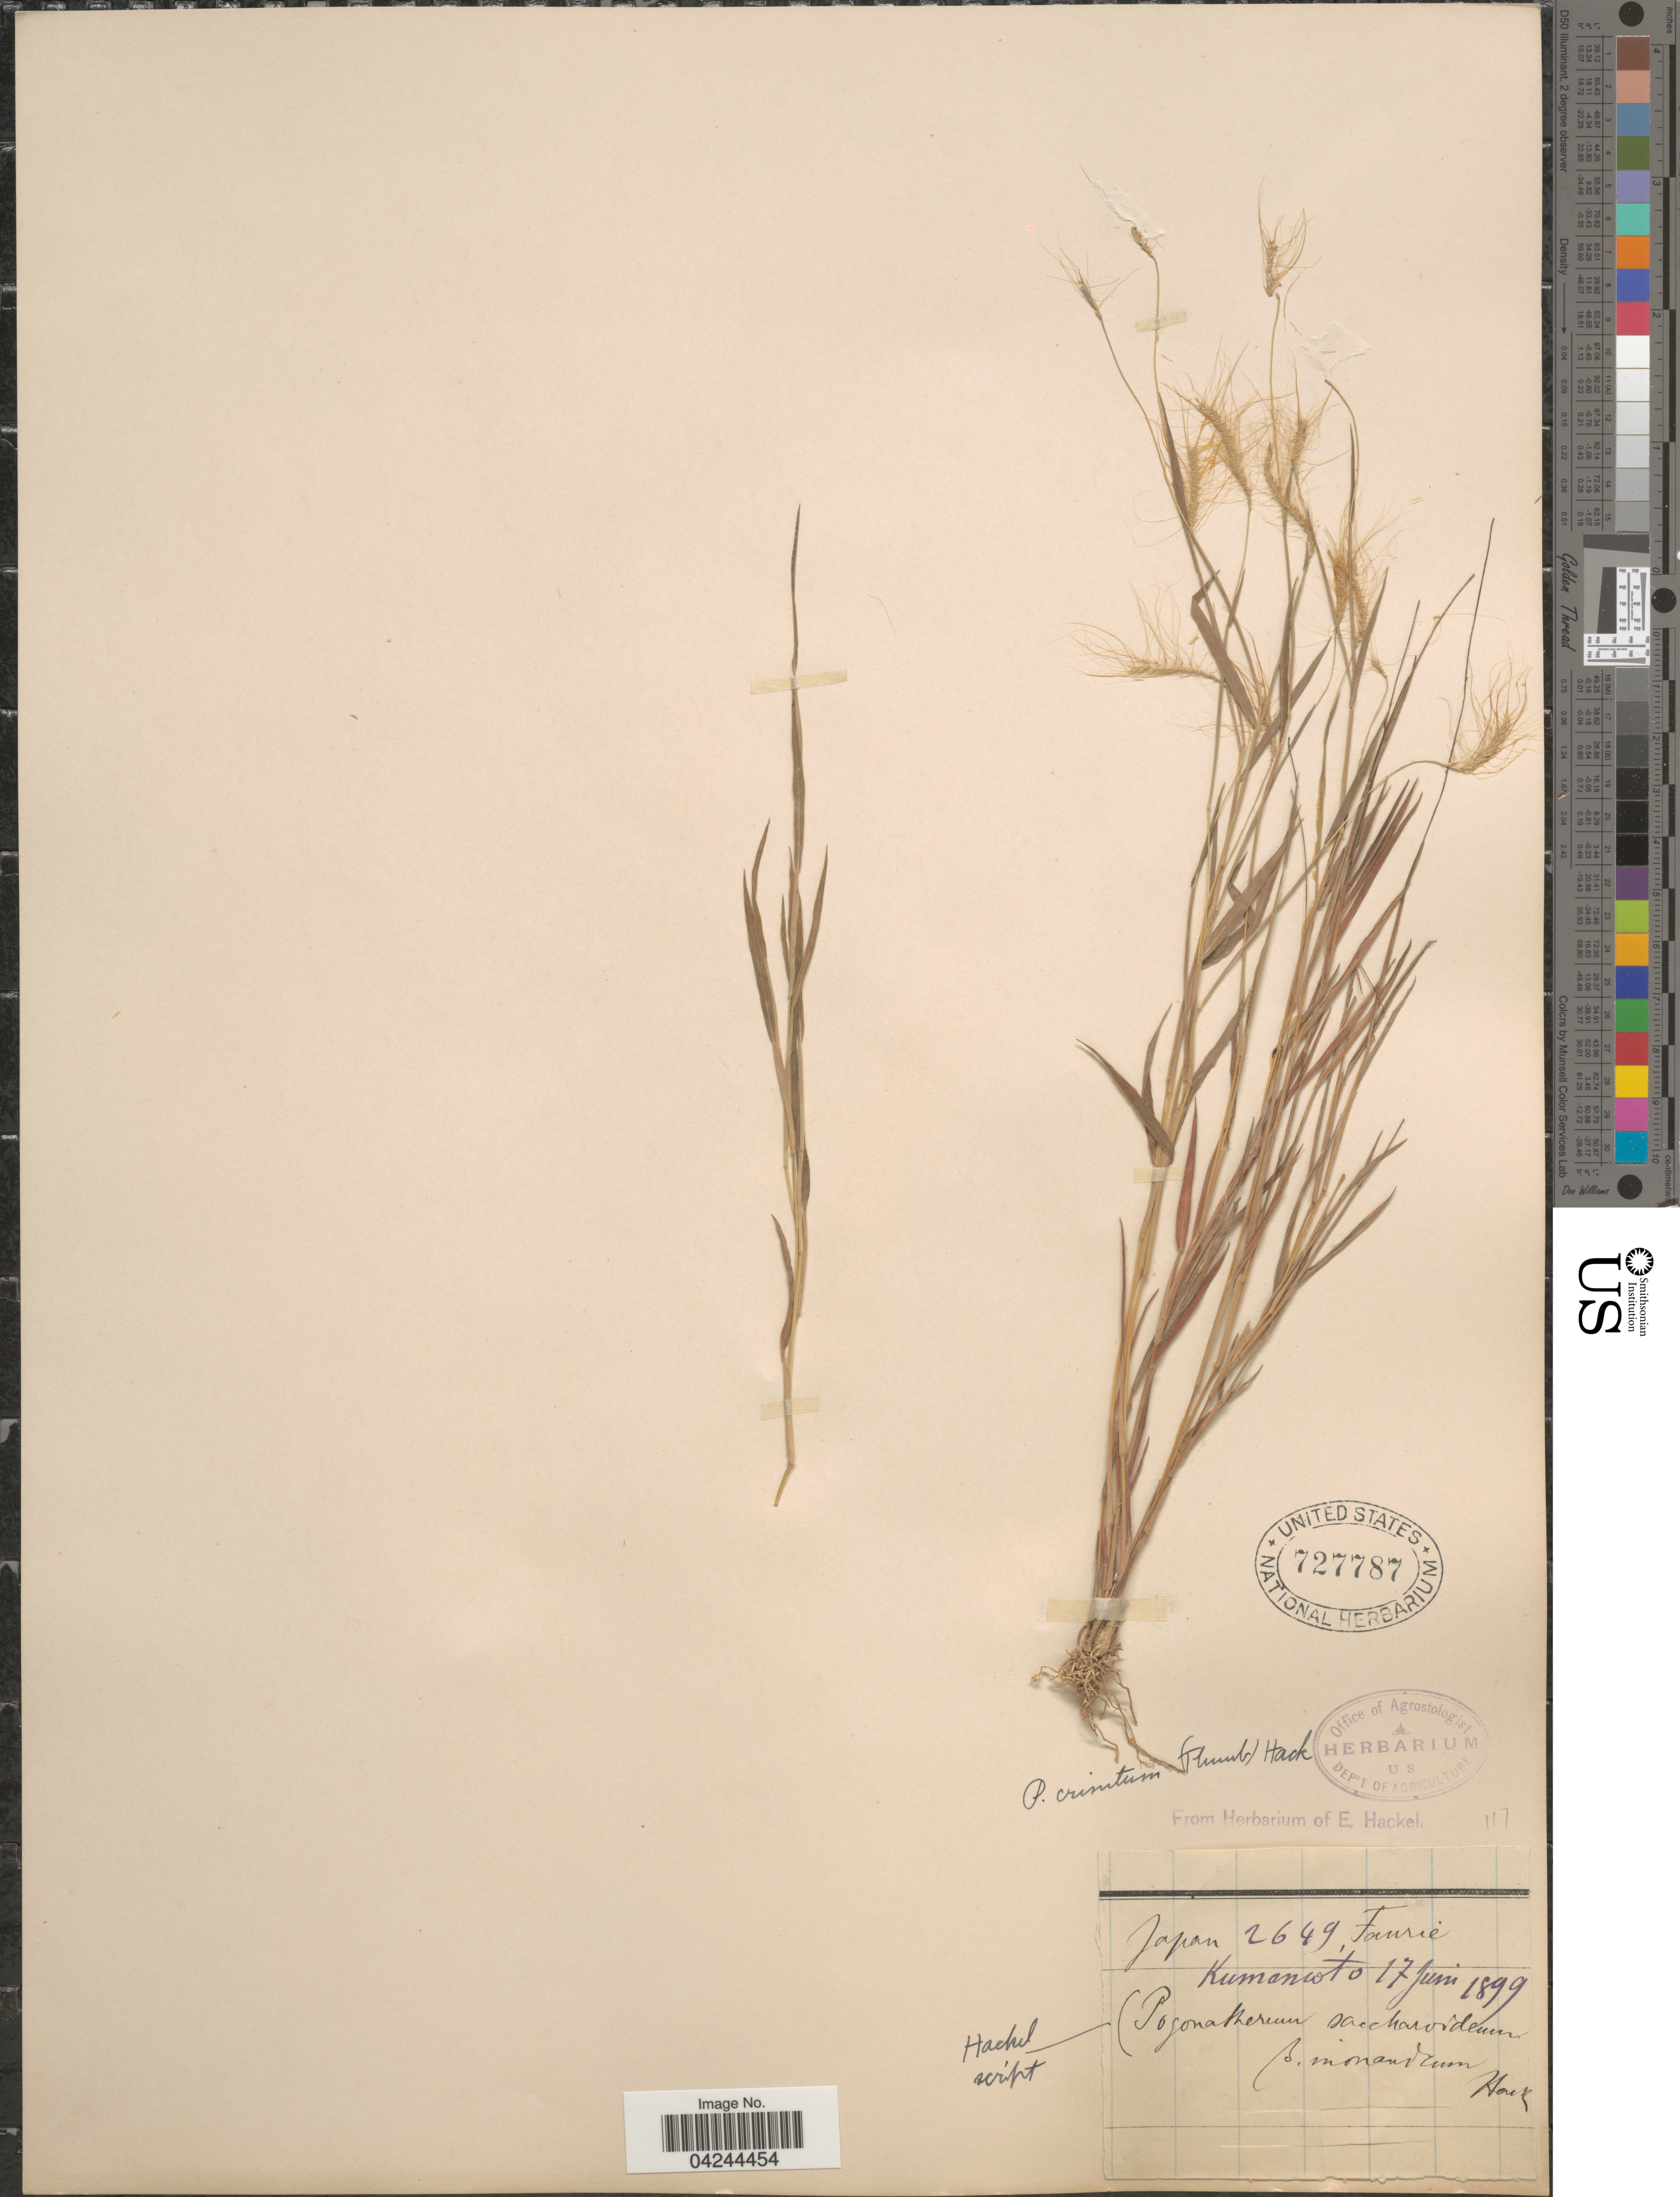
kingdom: Plantae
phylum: Tracheophyta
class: Liliopsida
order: Poales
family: Poaceae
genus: Pogonatherum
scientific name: Pogonatherum crinitum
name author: (Thunb.) Kunth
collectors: -. Faurie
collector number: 2649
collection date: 1899-06-17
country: Japan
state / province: Kumamoto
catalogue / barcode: US 727787